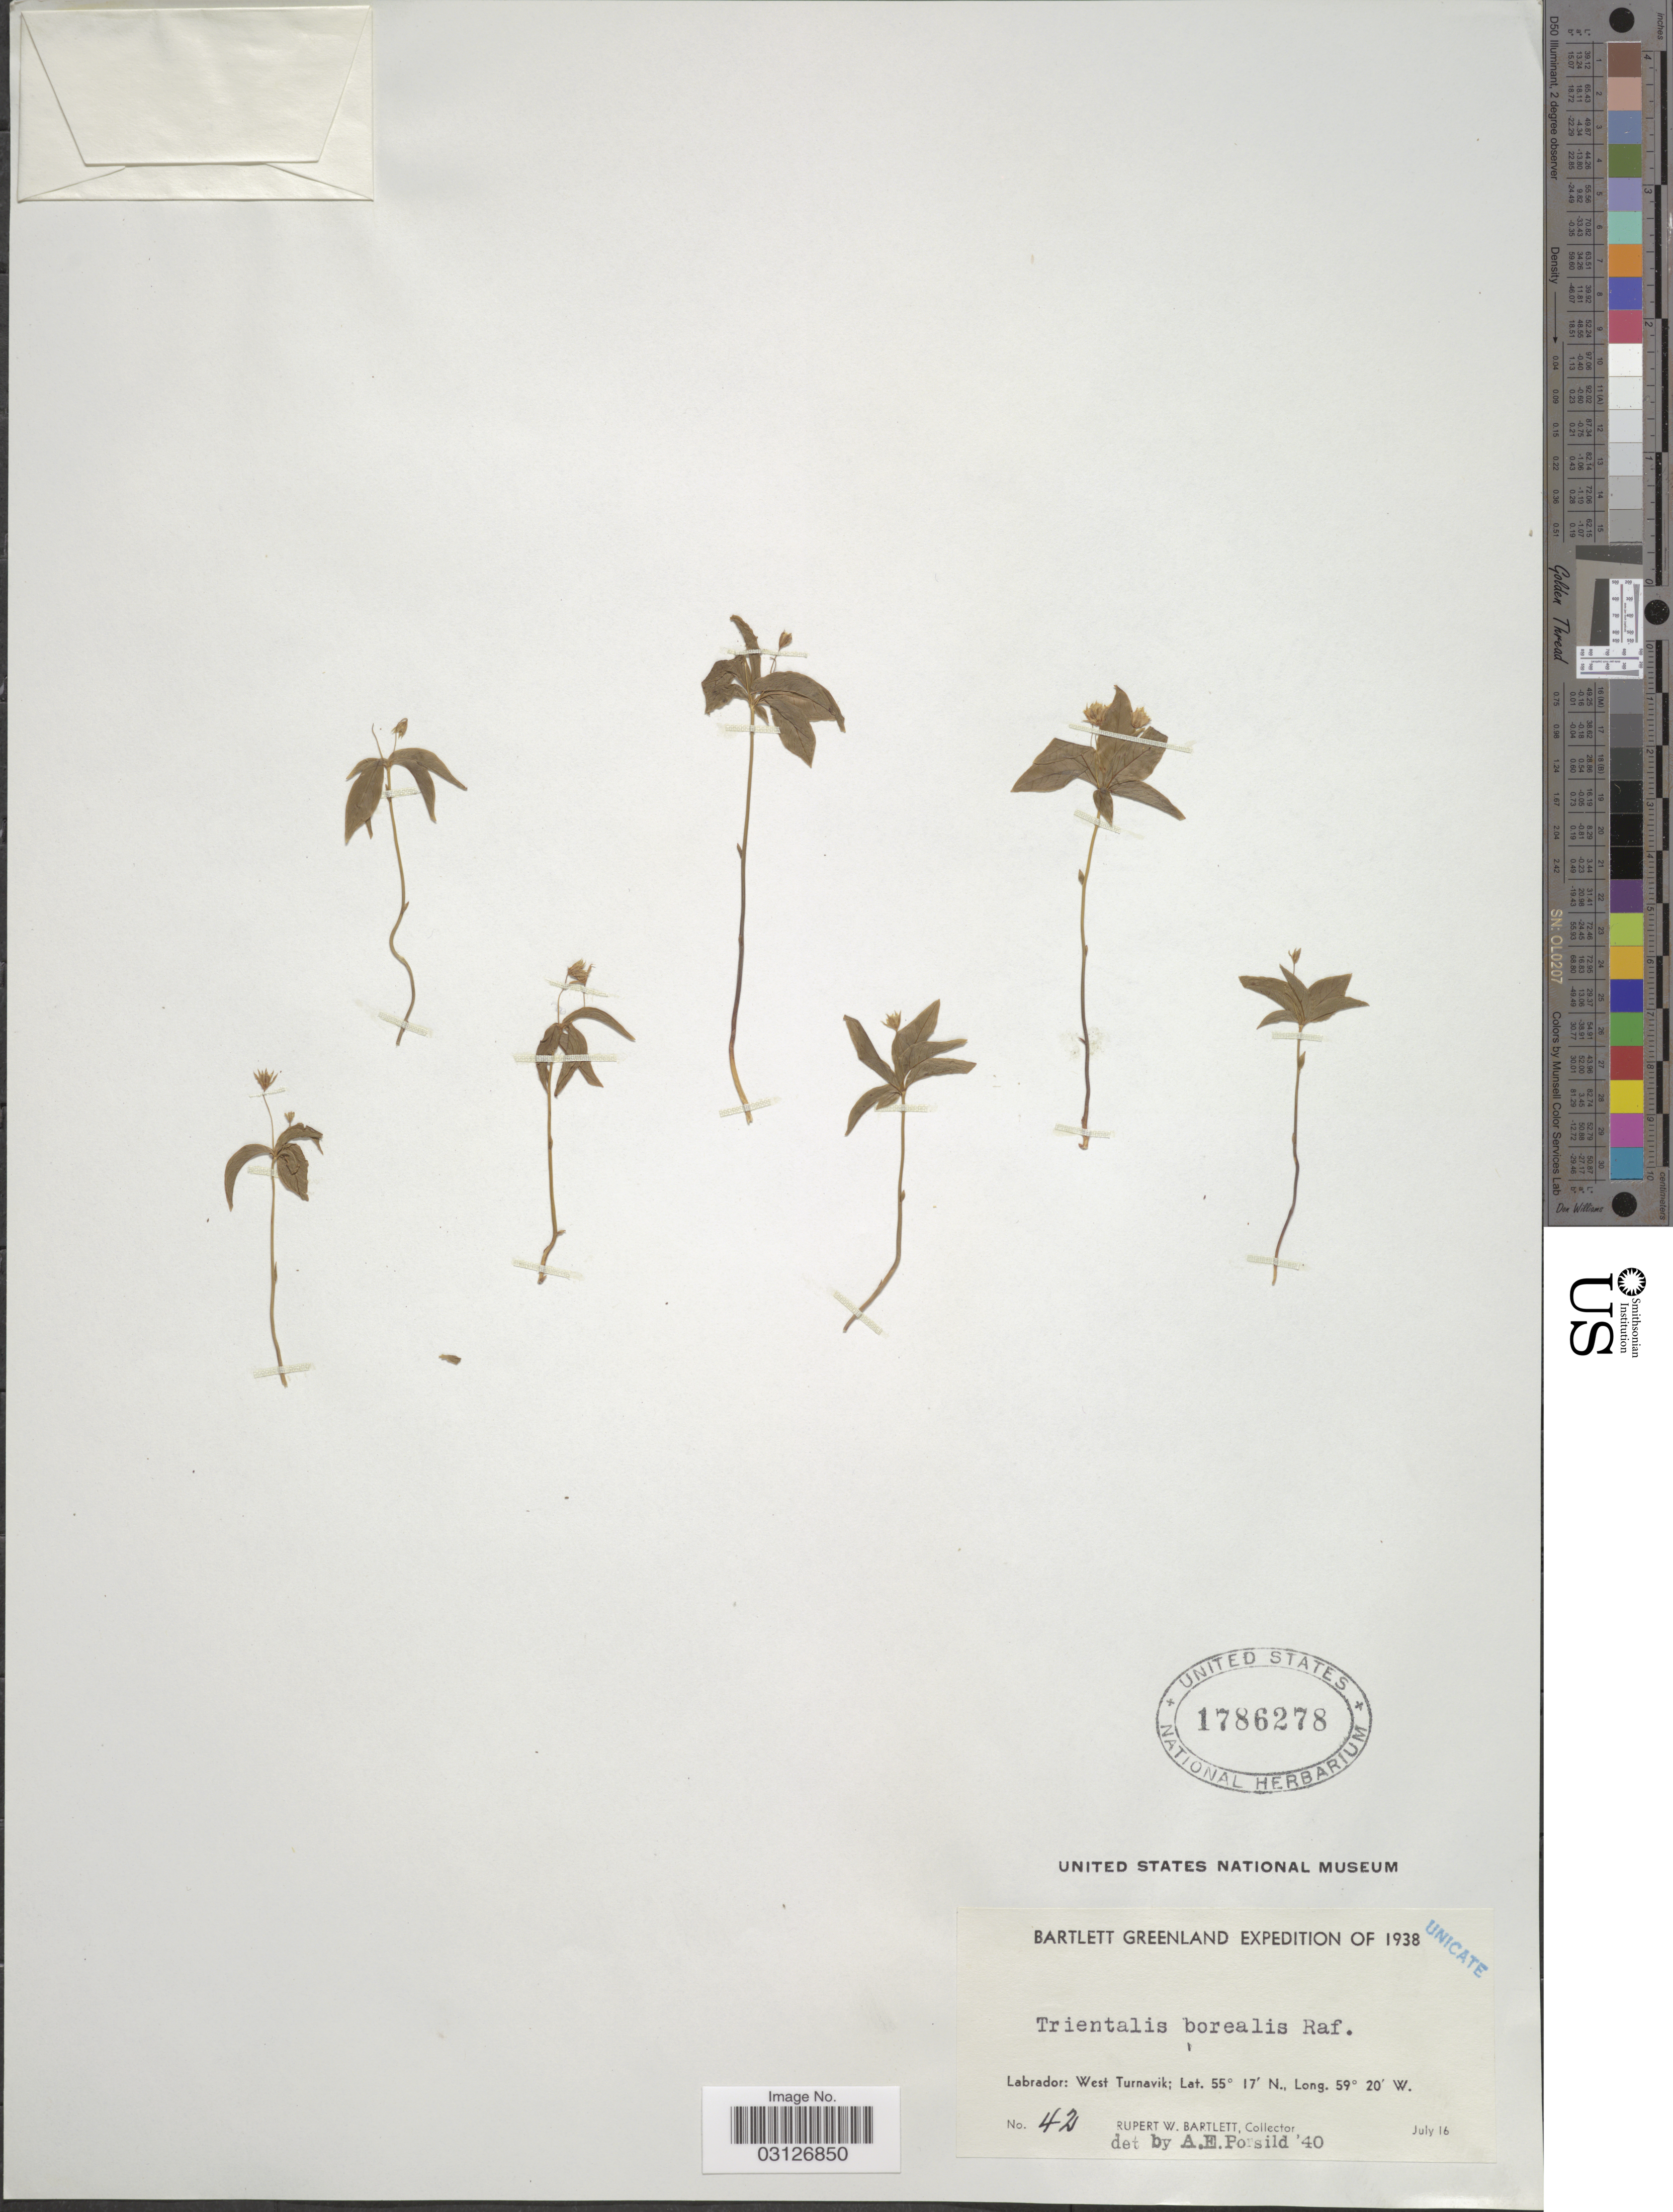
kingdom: Plantae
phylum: Tracheophyta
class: Magnoliopsida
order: Ericales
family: Primulaceae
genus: Trientalis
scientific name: Trientalis borealis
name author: Raf.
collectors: R. W. Bartlett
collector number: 42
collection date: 1938-07-16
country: Canada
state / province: Newfoundland and Labrador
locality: Labrador: West Turnavik.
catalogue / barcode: US 1786278